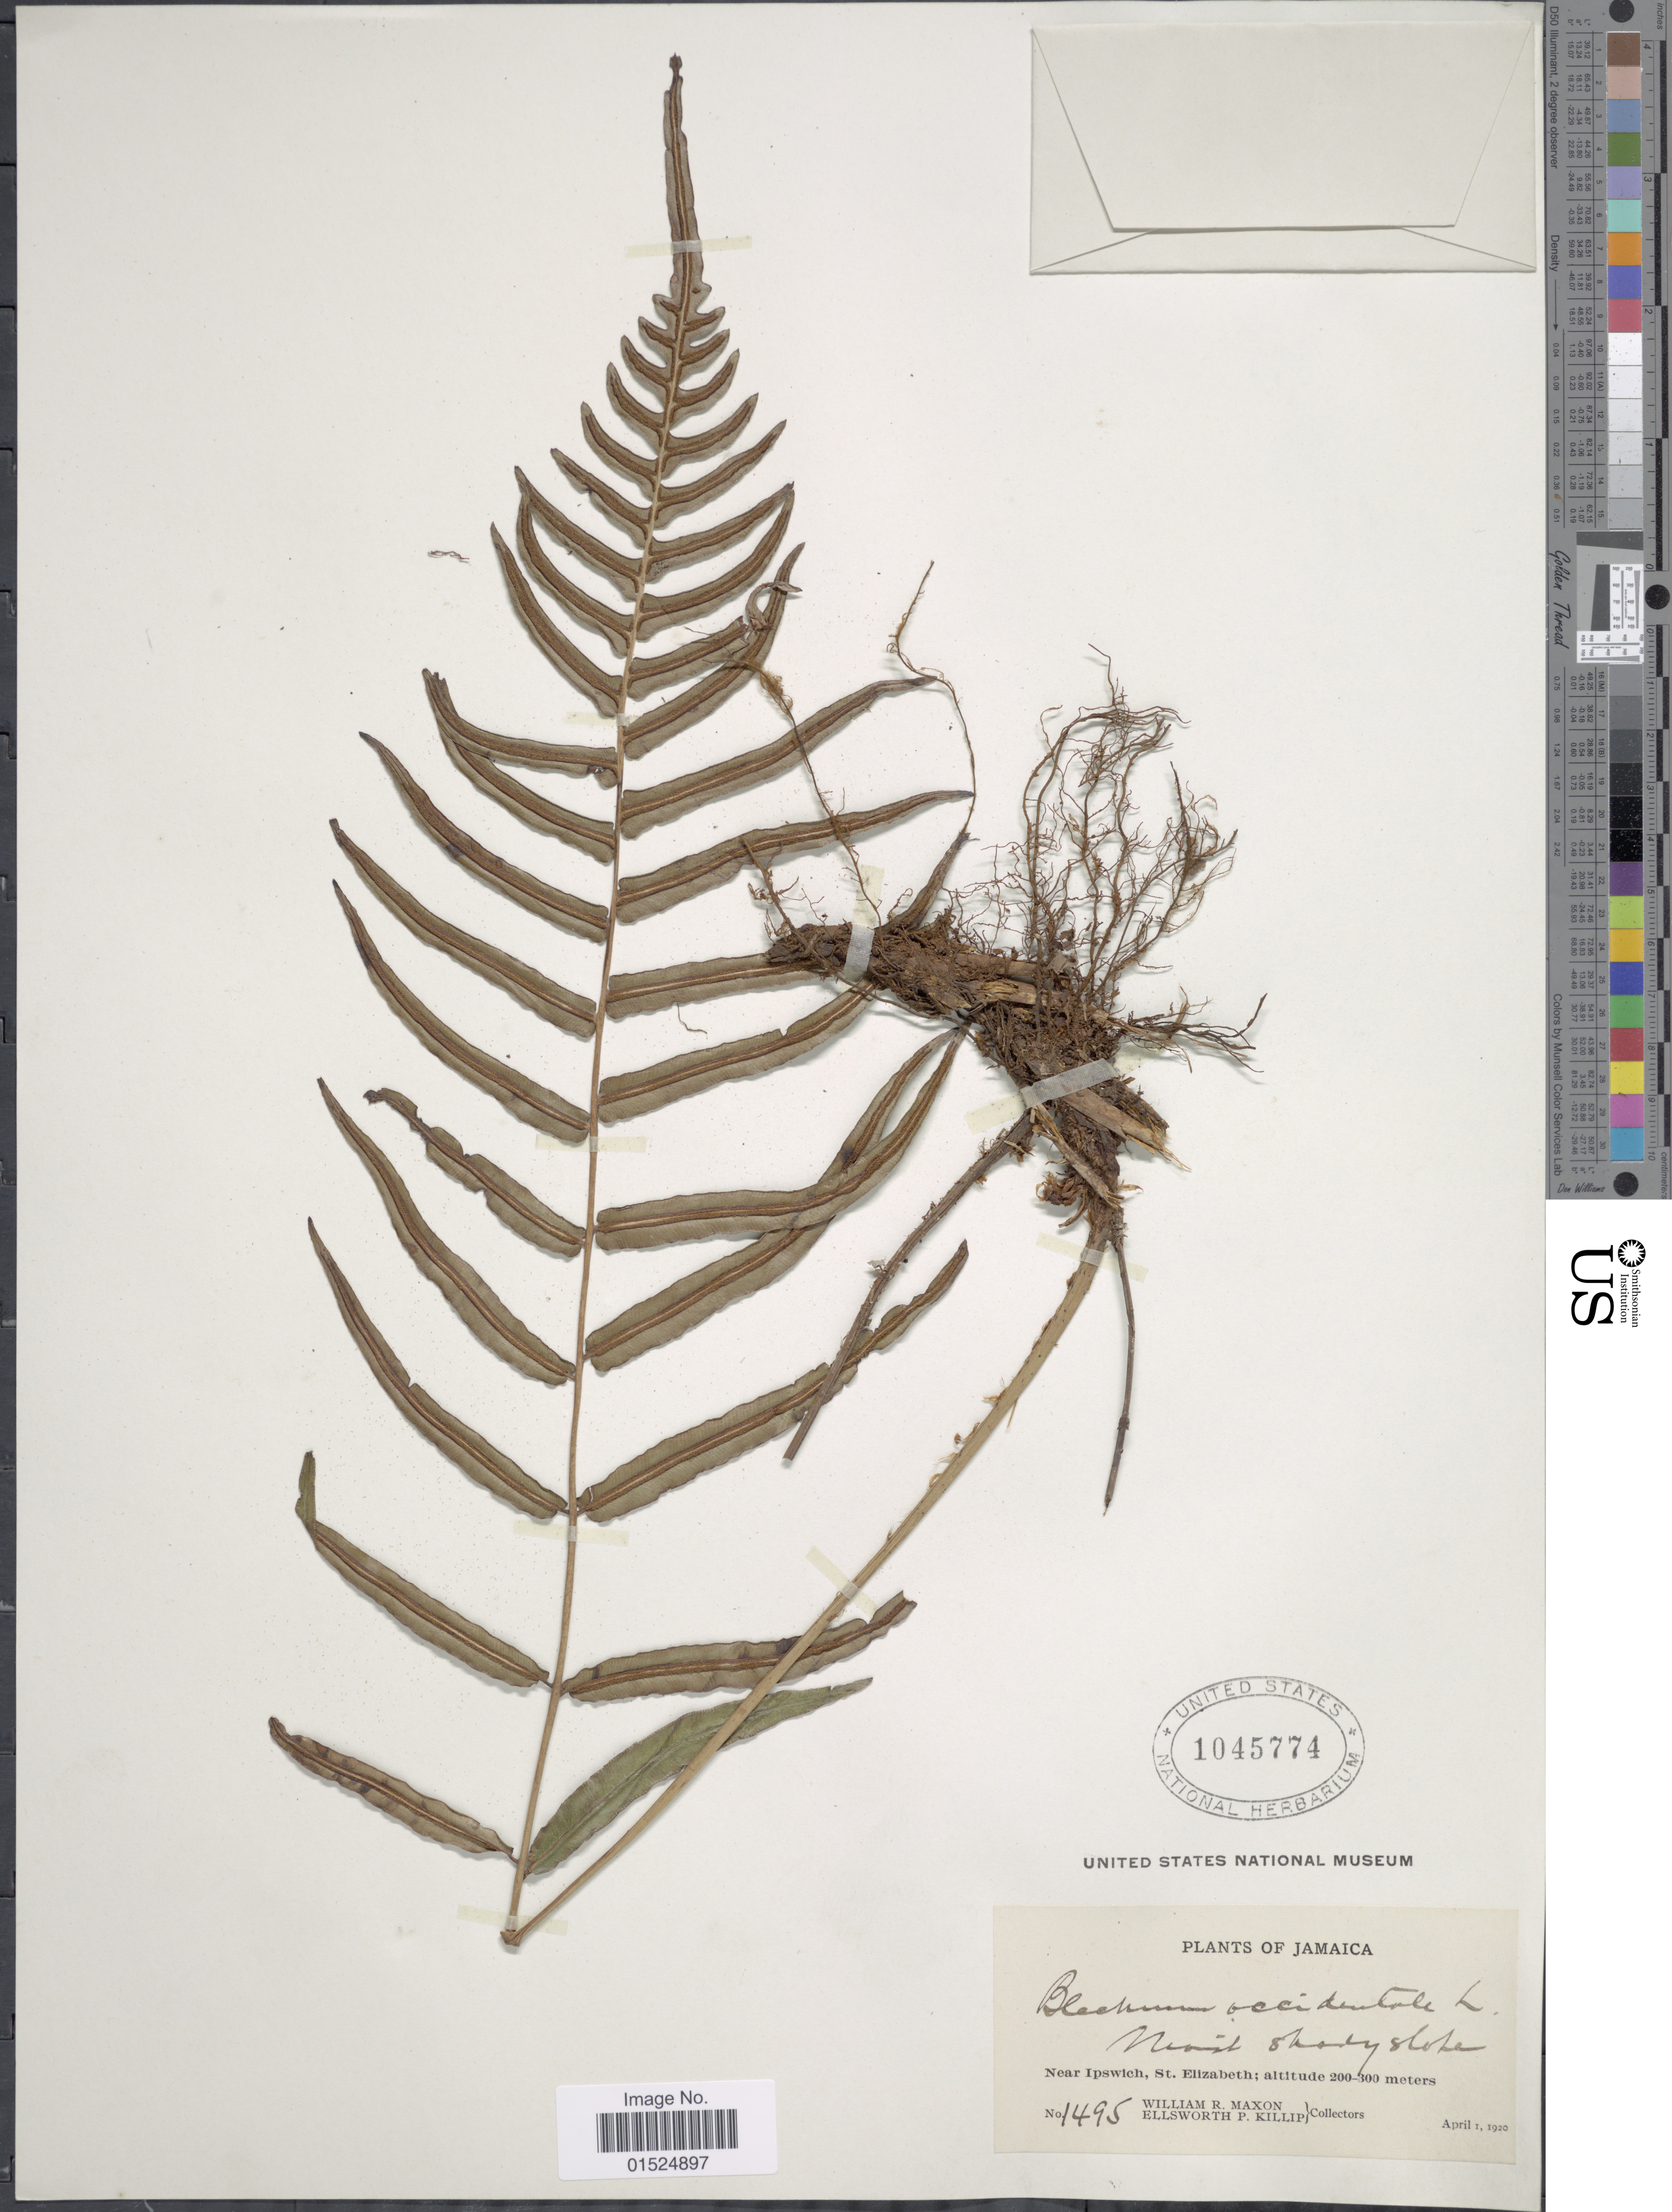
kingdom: Plantae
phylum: Tracheophyta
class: Polypodiopsida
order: Polypodiales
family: Blechnaceae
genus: Blechnum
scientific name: Blechnum occidentale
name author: L.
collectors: W. R. Maxon & E. P. Killip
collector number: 1495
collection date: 1920-04-01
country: Jamaica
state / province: Saint Elizabeth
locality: Near Ipswitch, St. Elizabeth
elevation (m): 200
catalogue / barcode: US 1045774